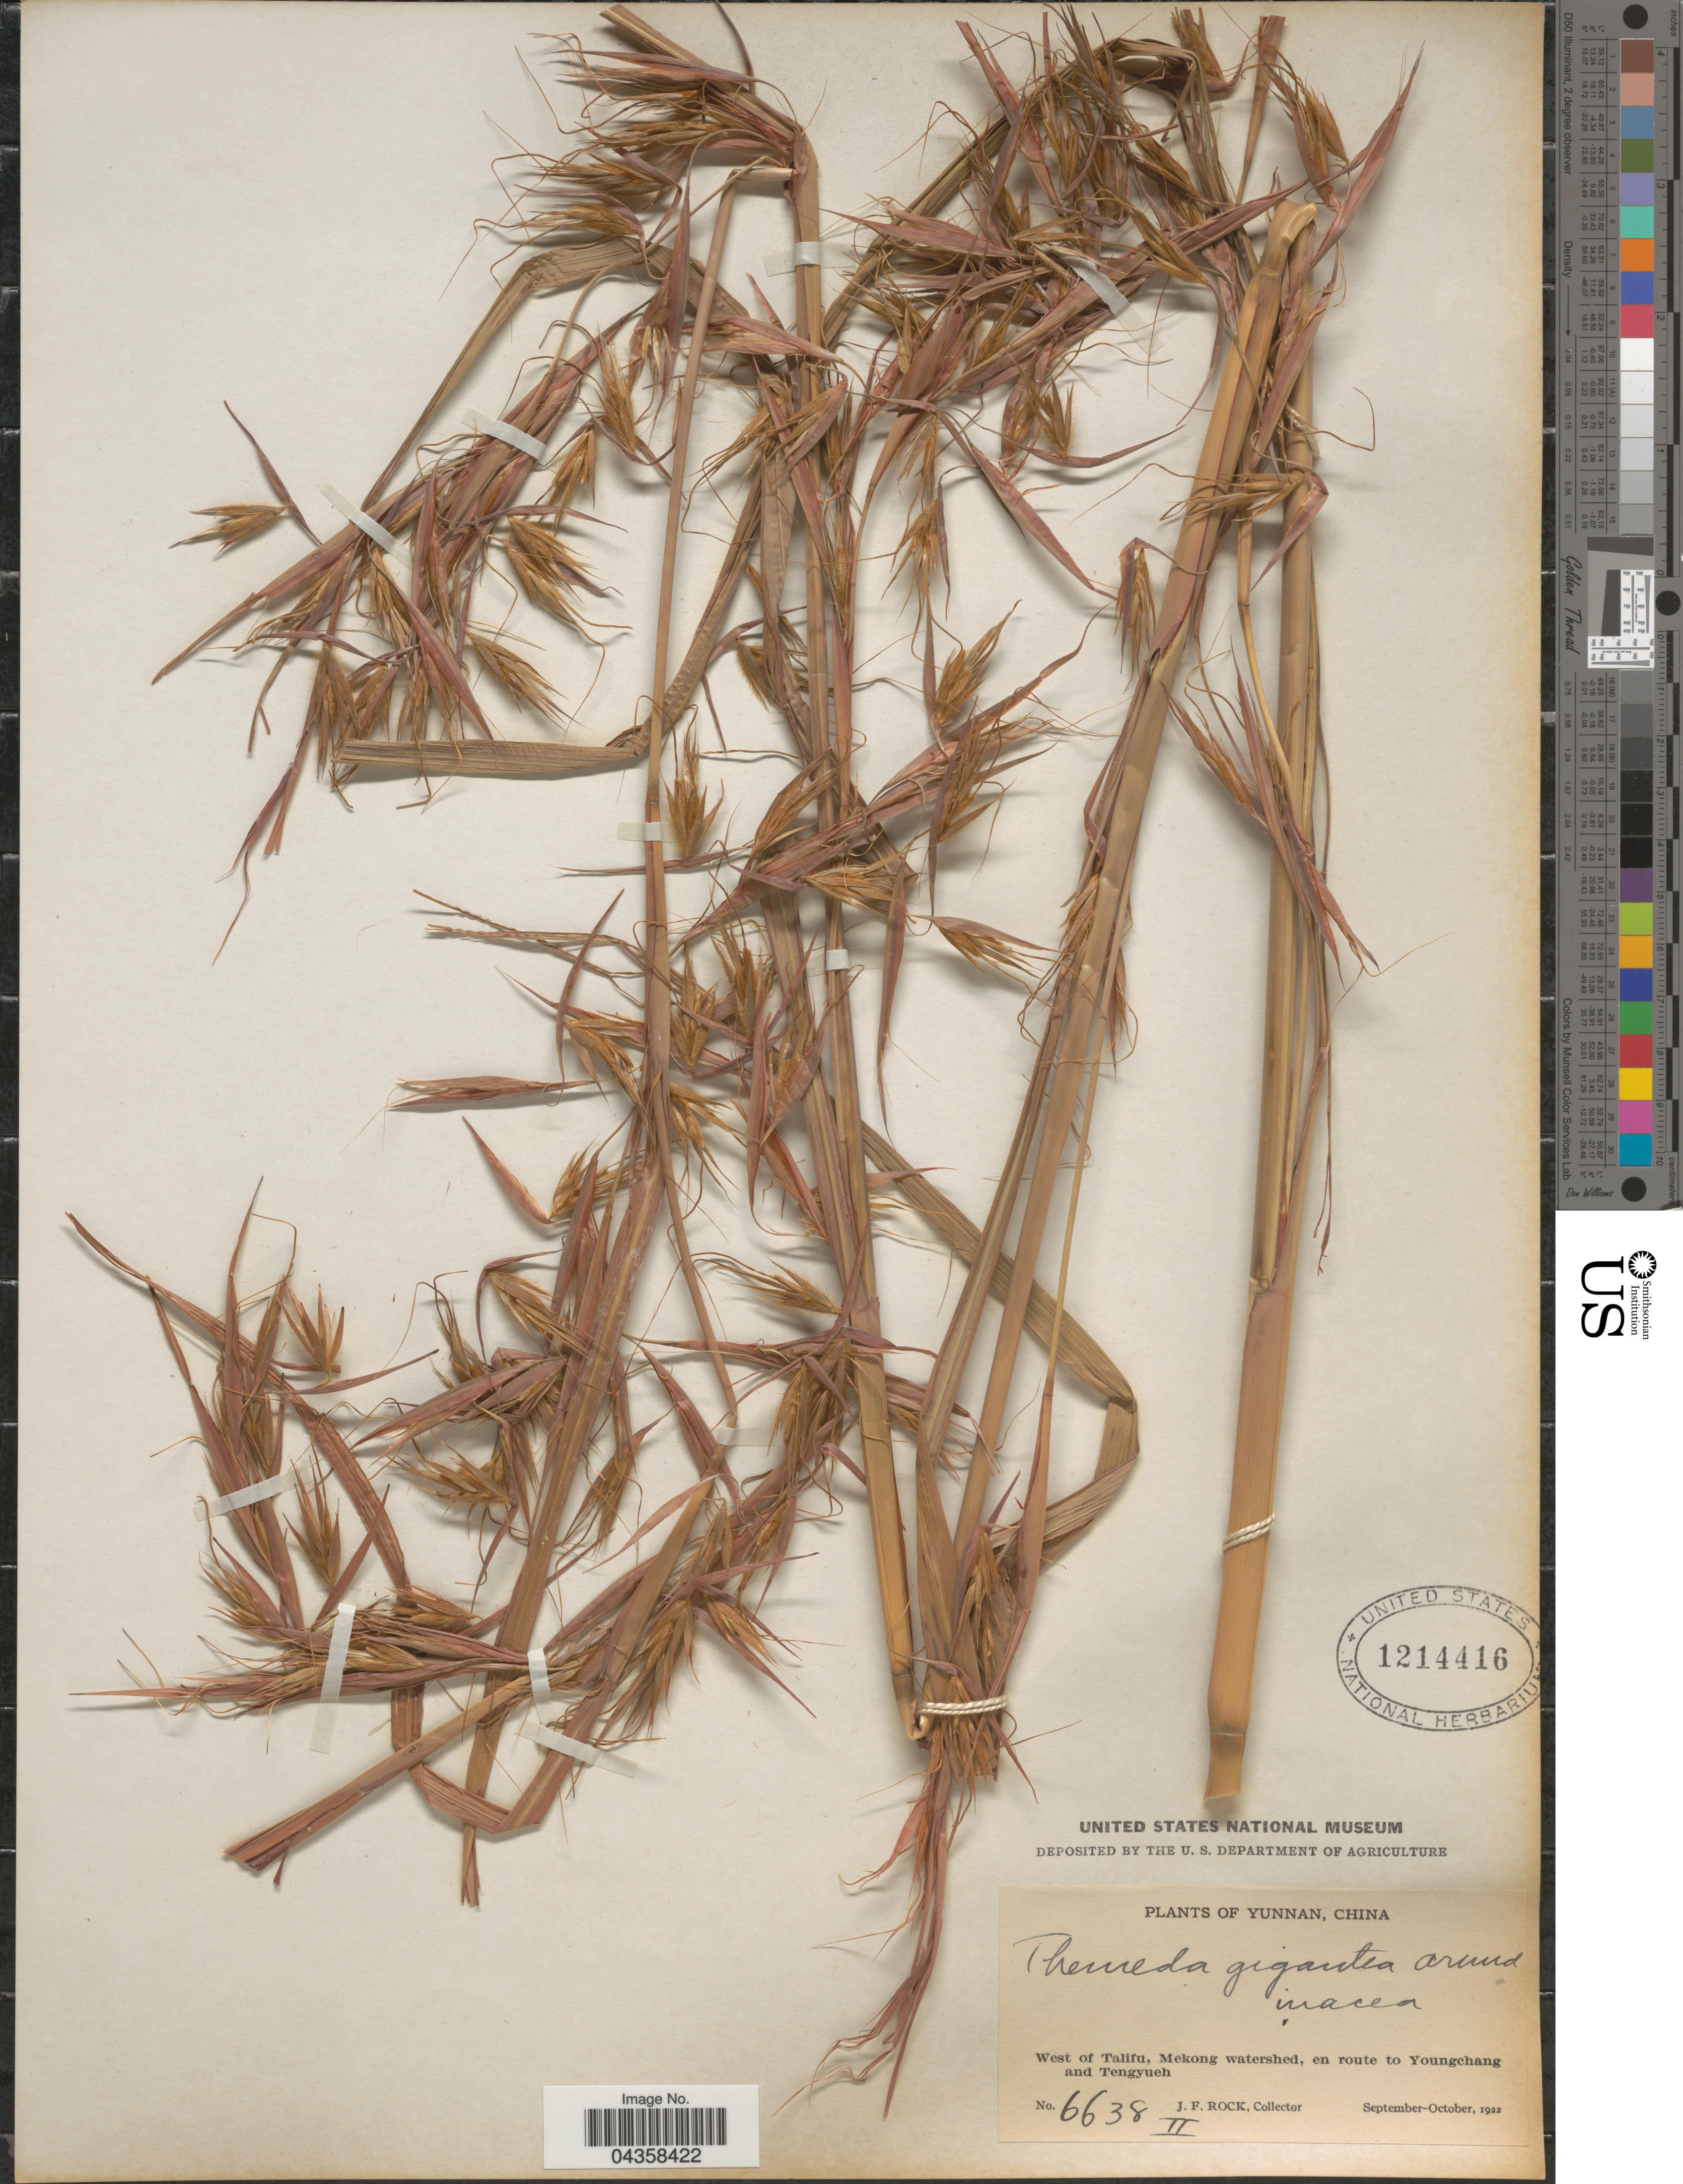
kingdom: Plantae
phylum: Tracheophyta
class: Liliopsida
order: Poales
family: Poaceae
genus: Themeda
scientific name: Themeda villosa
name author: (Lam.) A. Camus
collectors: J. Rock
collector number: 6638II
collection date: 1922-09/1922-10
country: China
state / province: Yunnan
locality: West of Talífu, Mekong watershed, en route to Youngchang and Tengyueh.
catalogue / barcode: US 1214416